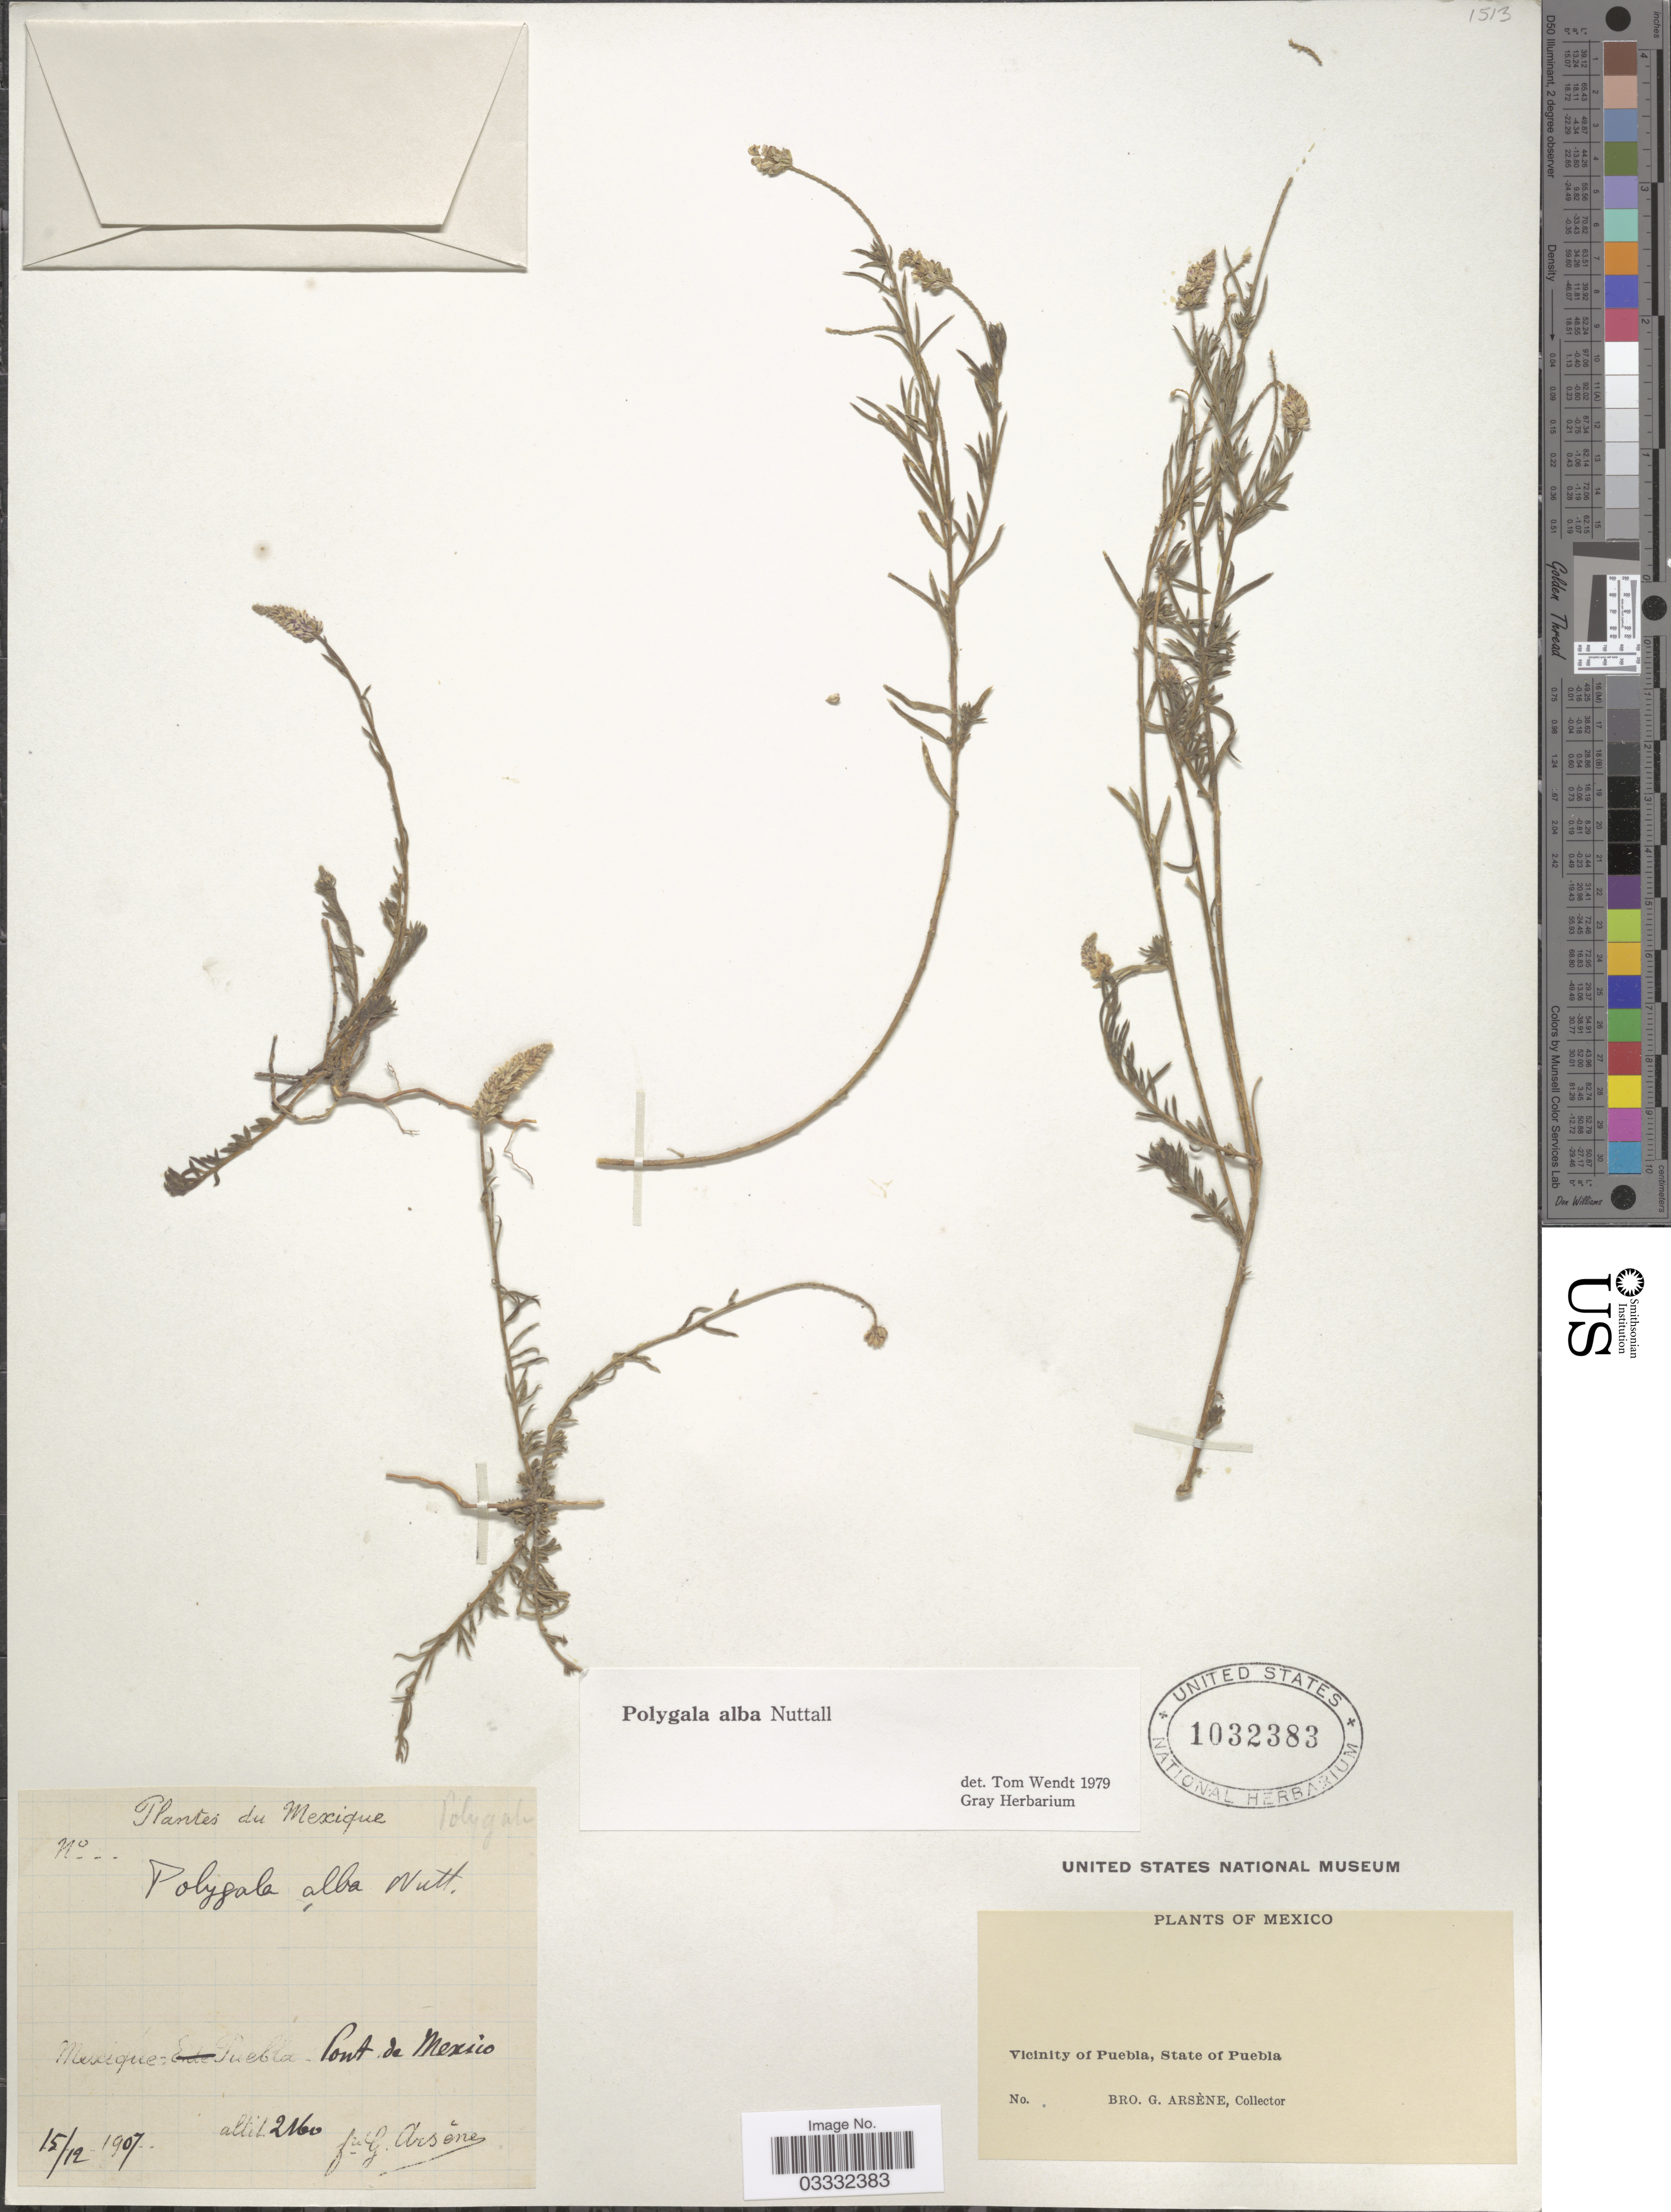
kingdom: Plantae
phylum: Tracheophyta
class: Magnoliopsida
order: Fabales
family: Polygalaceae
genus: Polygala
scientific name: Polygala alba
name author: Nutt.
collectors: Bro. G. Arsène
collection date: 1907-12-15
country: Mexico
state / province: Puebla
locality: Vicinity of Puebla. Pont. de Mexico.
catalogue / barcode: US 1032383